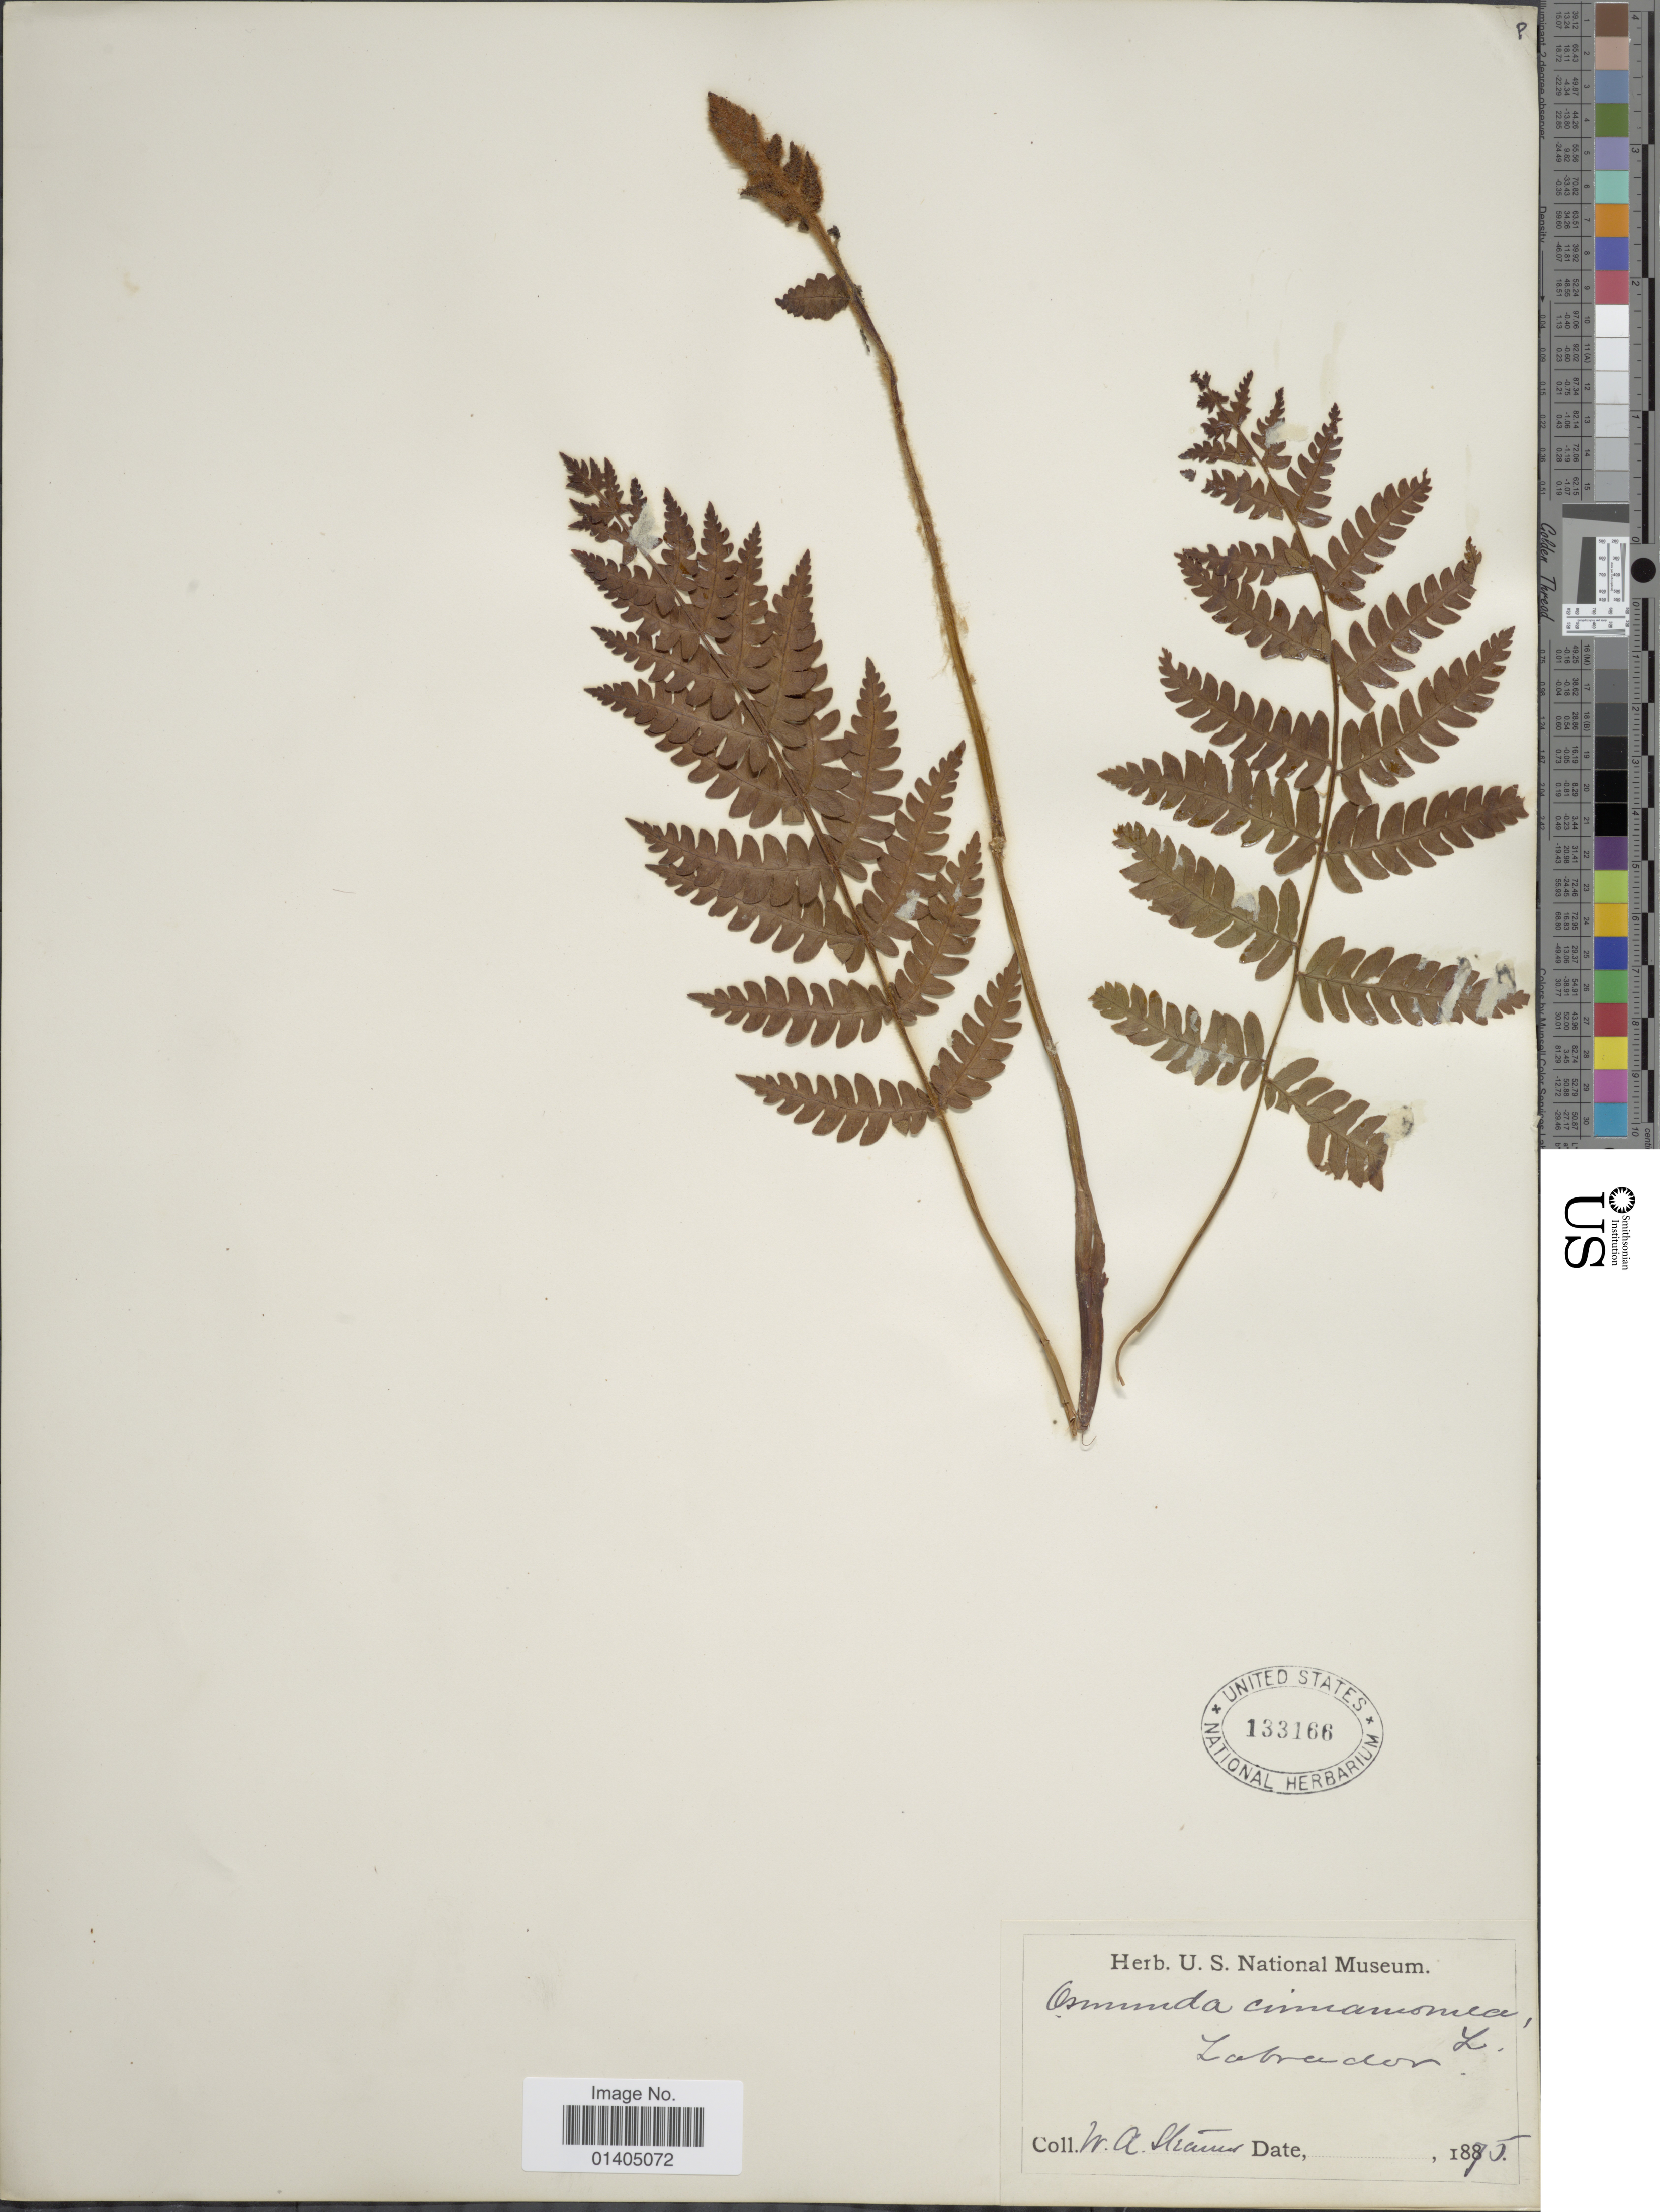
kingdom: Plantae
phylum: Tracheophyta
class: Polypodiopsida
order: Osmundales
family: Osmundaceae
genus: Osmundastrum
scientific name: Osmundastrum cinnamomeum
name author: (L.) C. Presl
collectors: W. Strauss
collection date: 1875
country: Canada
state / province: Newfoundland and Labrador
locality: Labrador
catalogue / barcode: US 133166